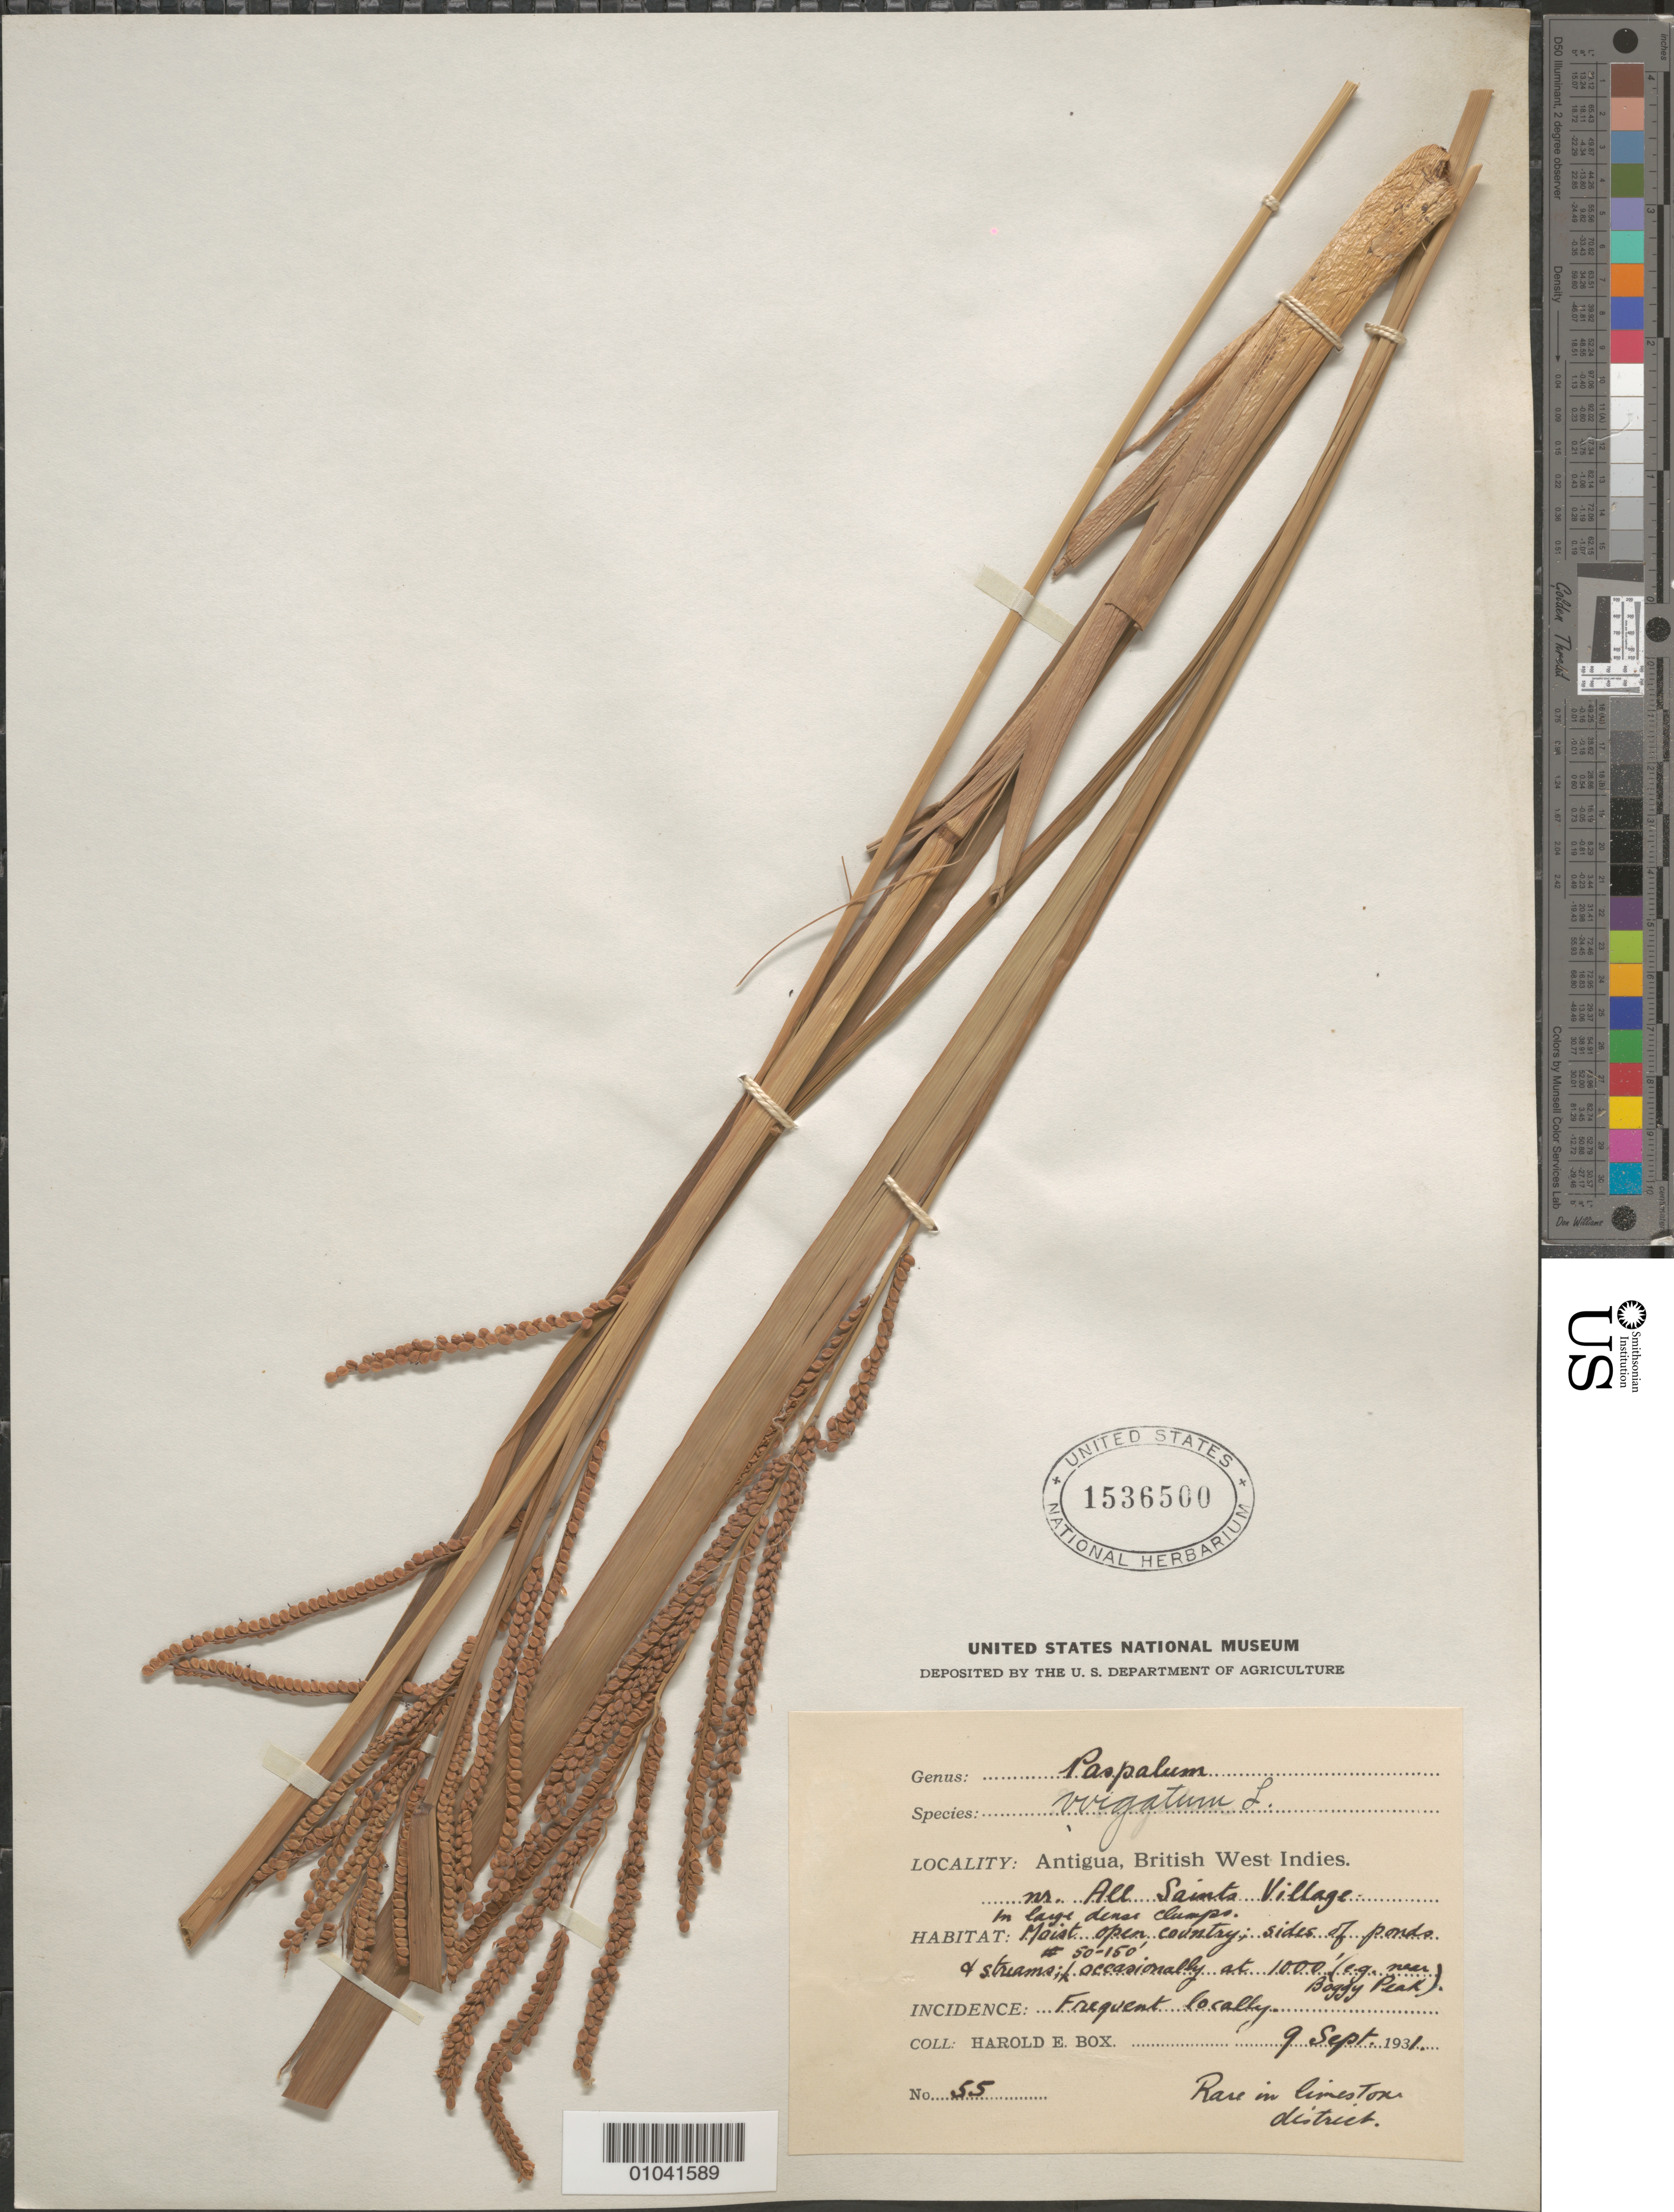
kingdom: Plantae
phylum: Tracheophyta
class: Liliopsida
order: Poales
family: Poaceae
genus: Paspalum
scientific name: Paspalum virgatum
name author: L.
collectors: H. E. Box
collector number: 55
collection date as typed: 09 Sep 1931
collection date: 1931-09-09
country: Antigua and Barbuda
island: Antigua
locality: Near All Saints Village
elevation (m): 15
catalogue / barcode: US 1536500